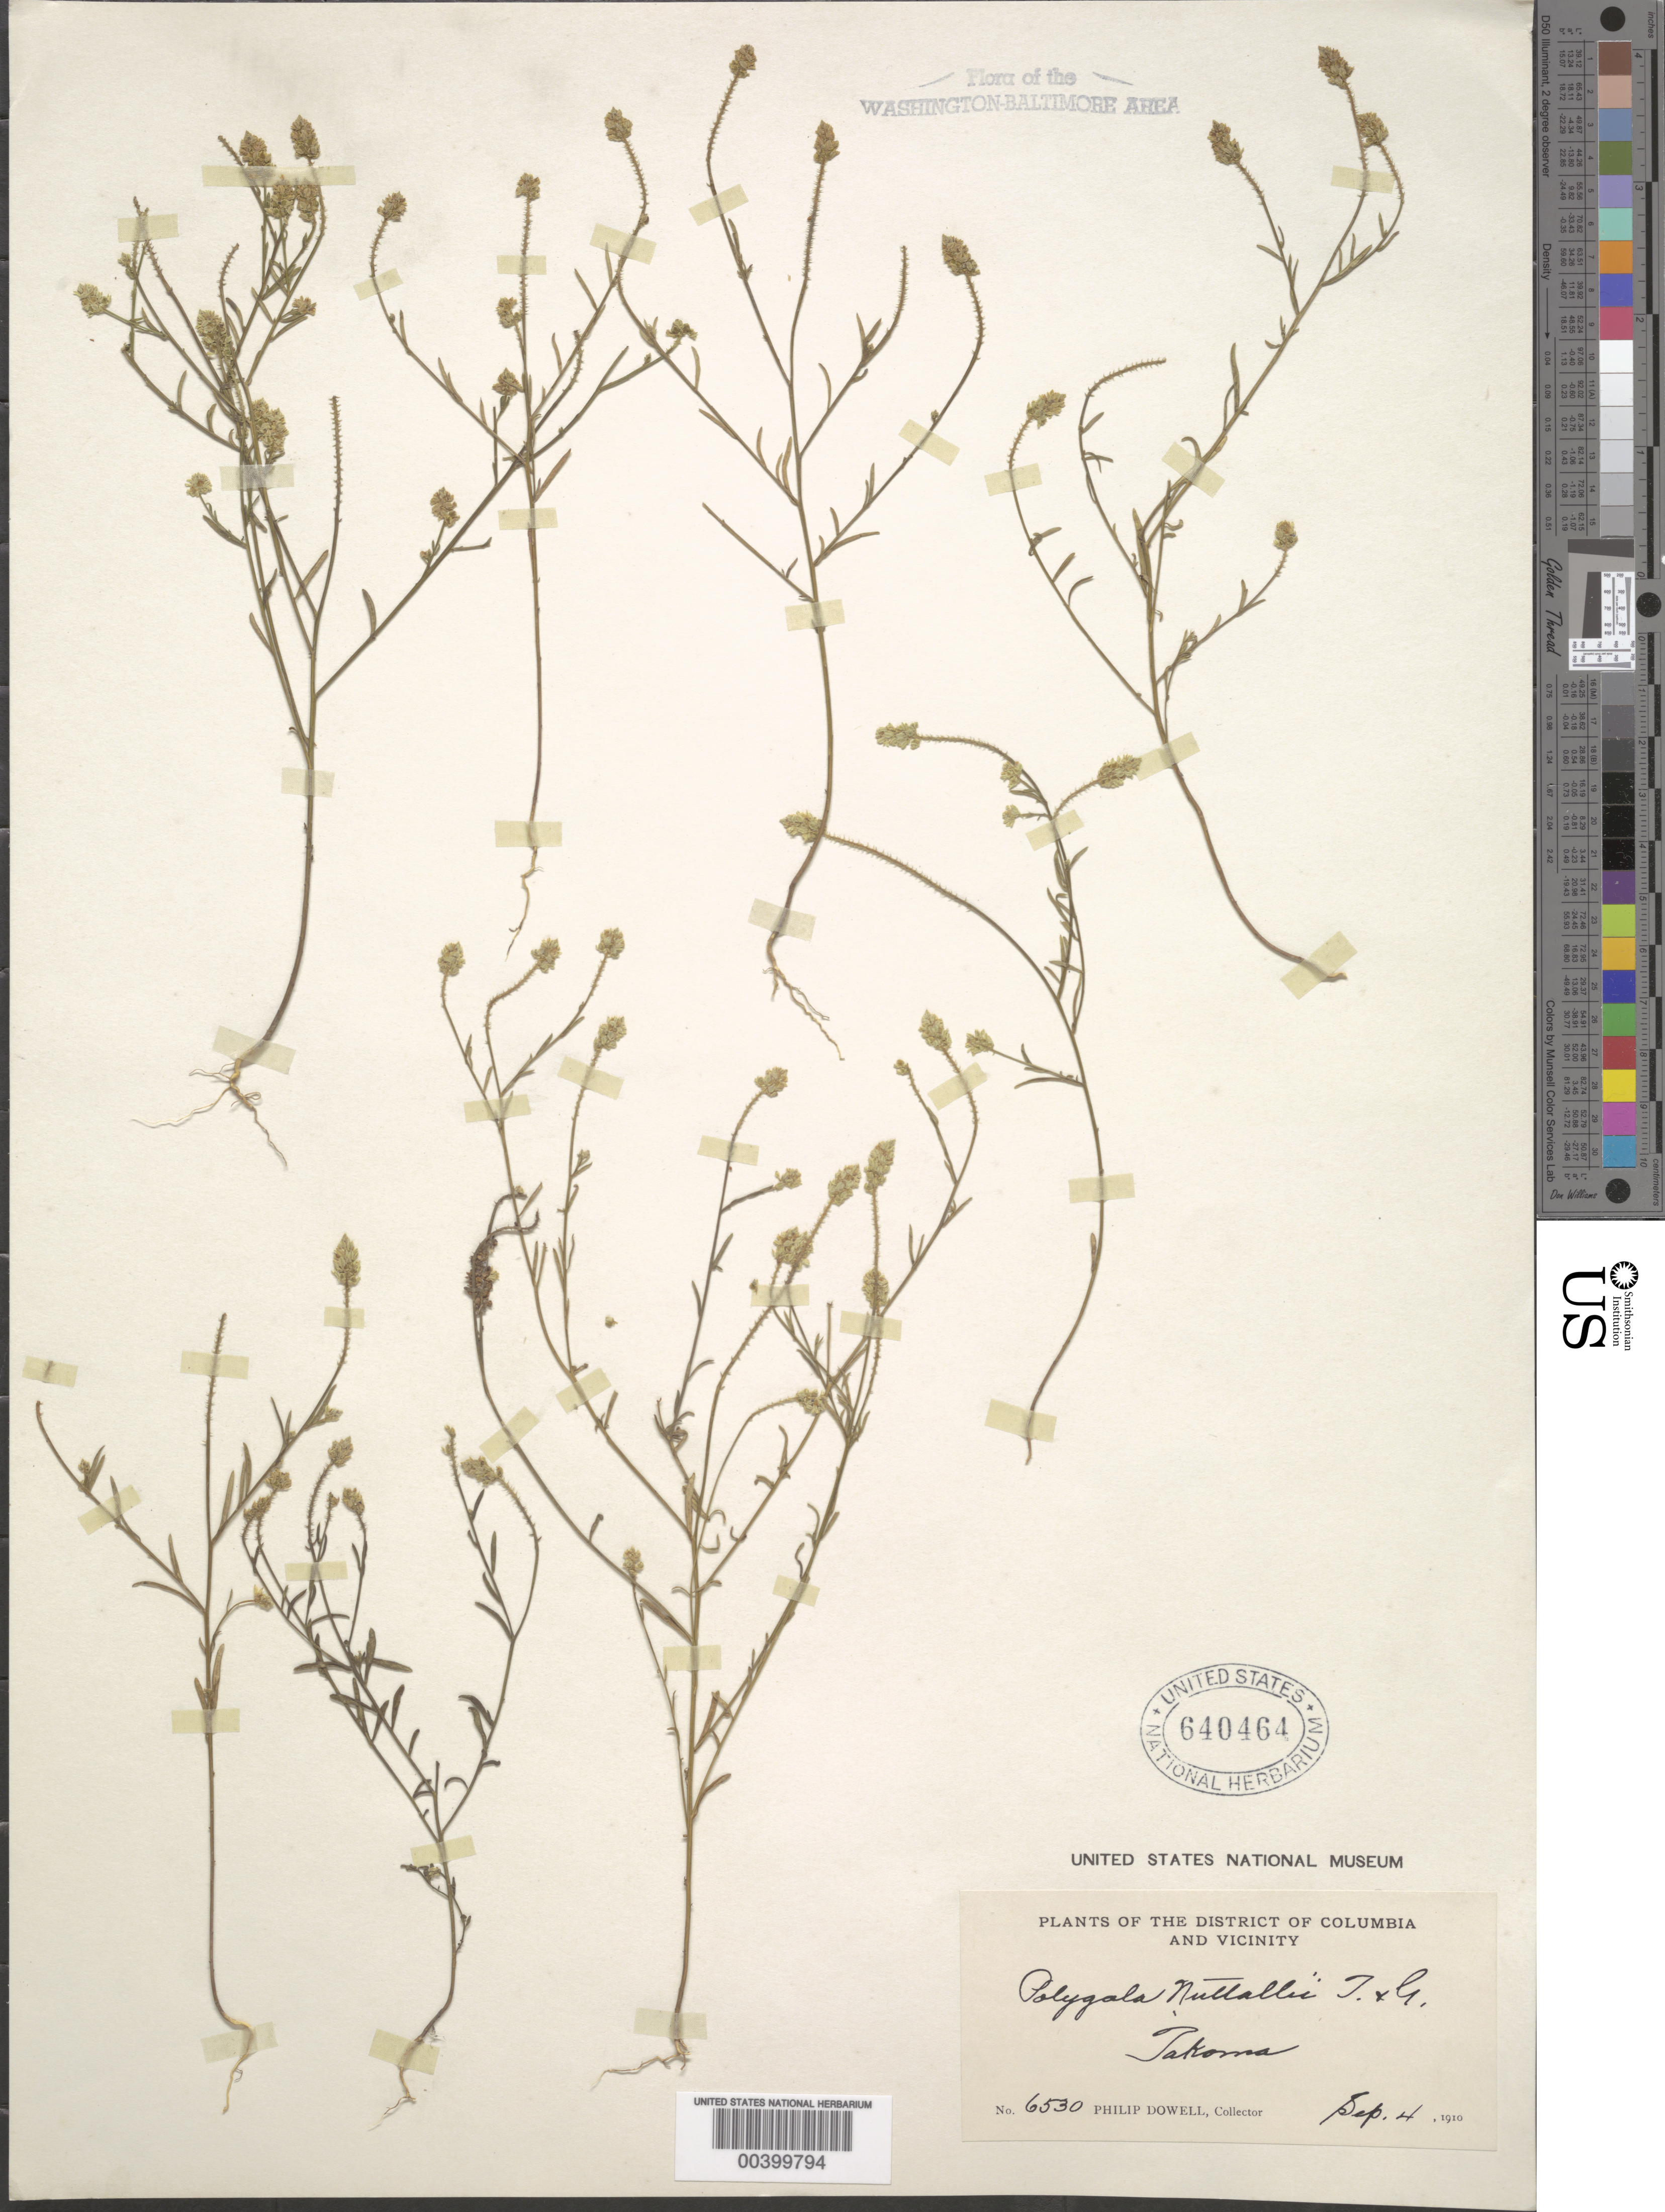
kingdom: Plantae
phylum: Tracheophyta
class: Magnoliopsida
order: Fabales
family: Polygalaceae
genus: Polygala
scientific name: Polygala nuttallii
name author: Torr. & A. Gray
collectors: P. Dowell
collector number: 6530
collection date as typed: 04 Sep 1910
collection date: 1910-09-04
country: United States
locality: Takoma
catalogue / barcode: US 640464